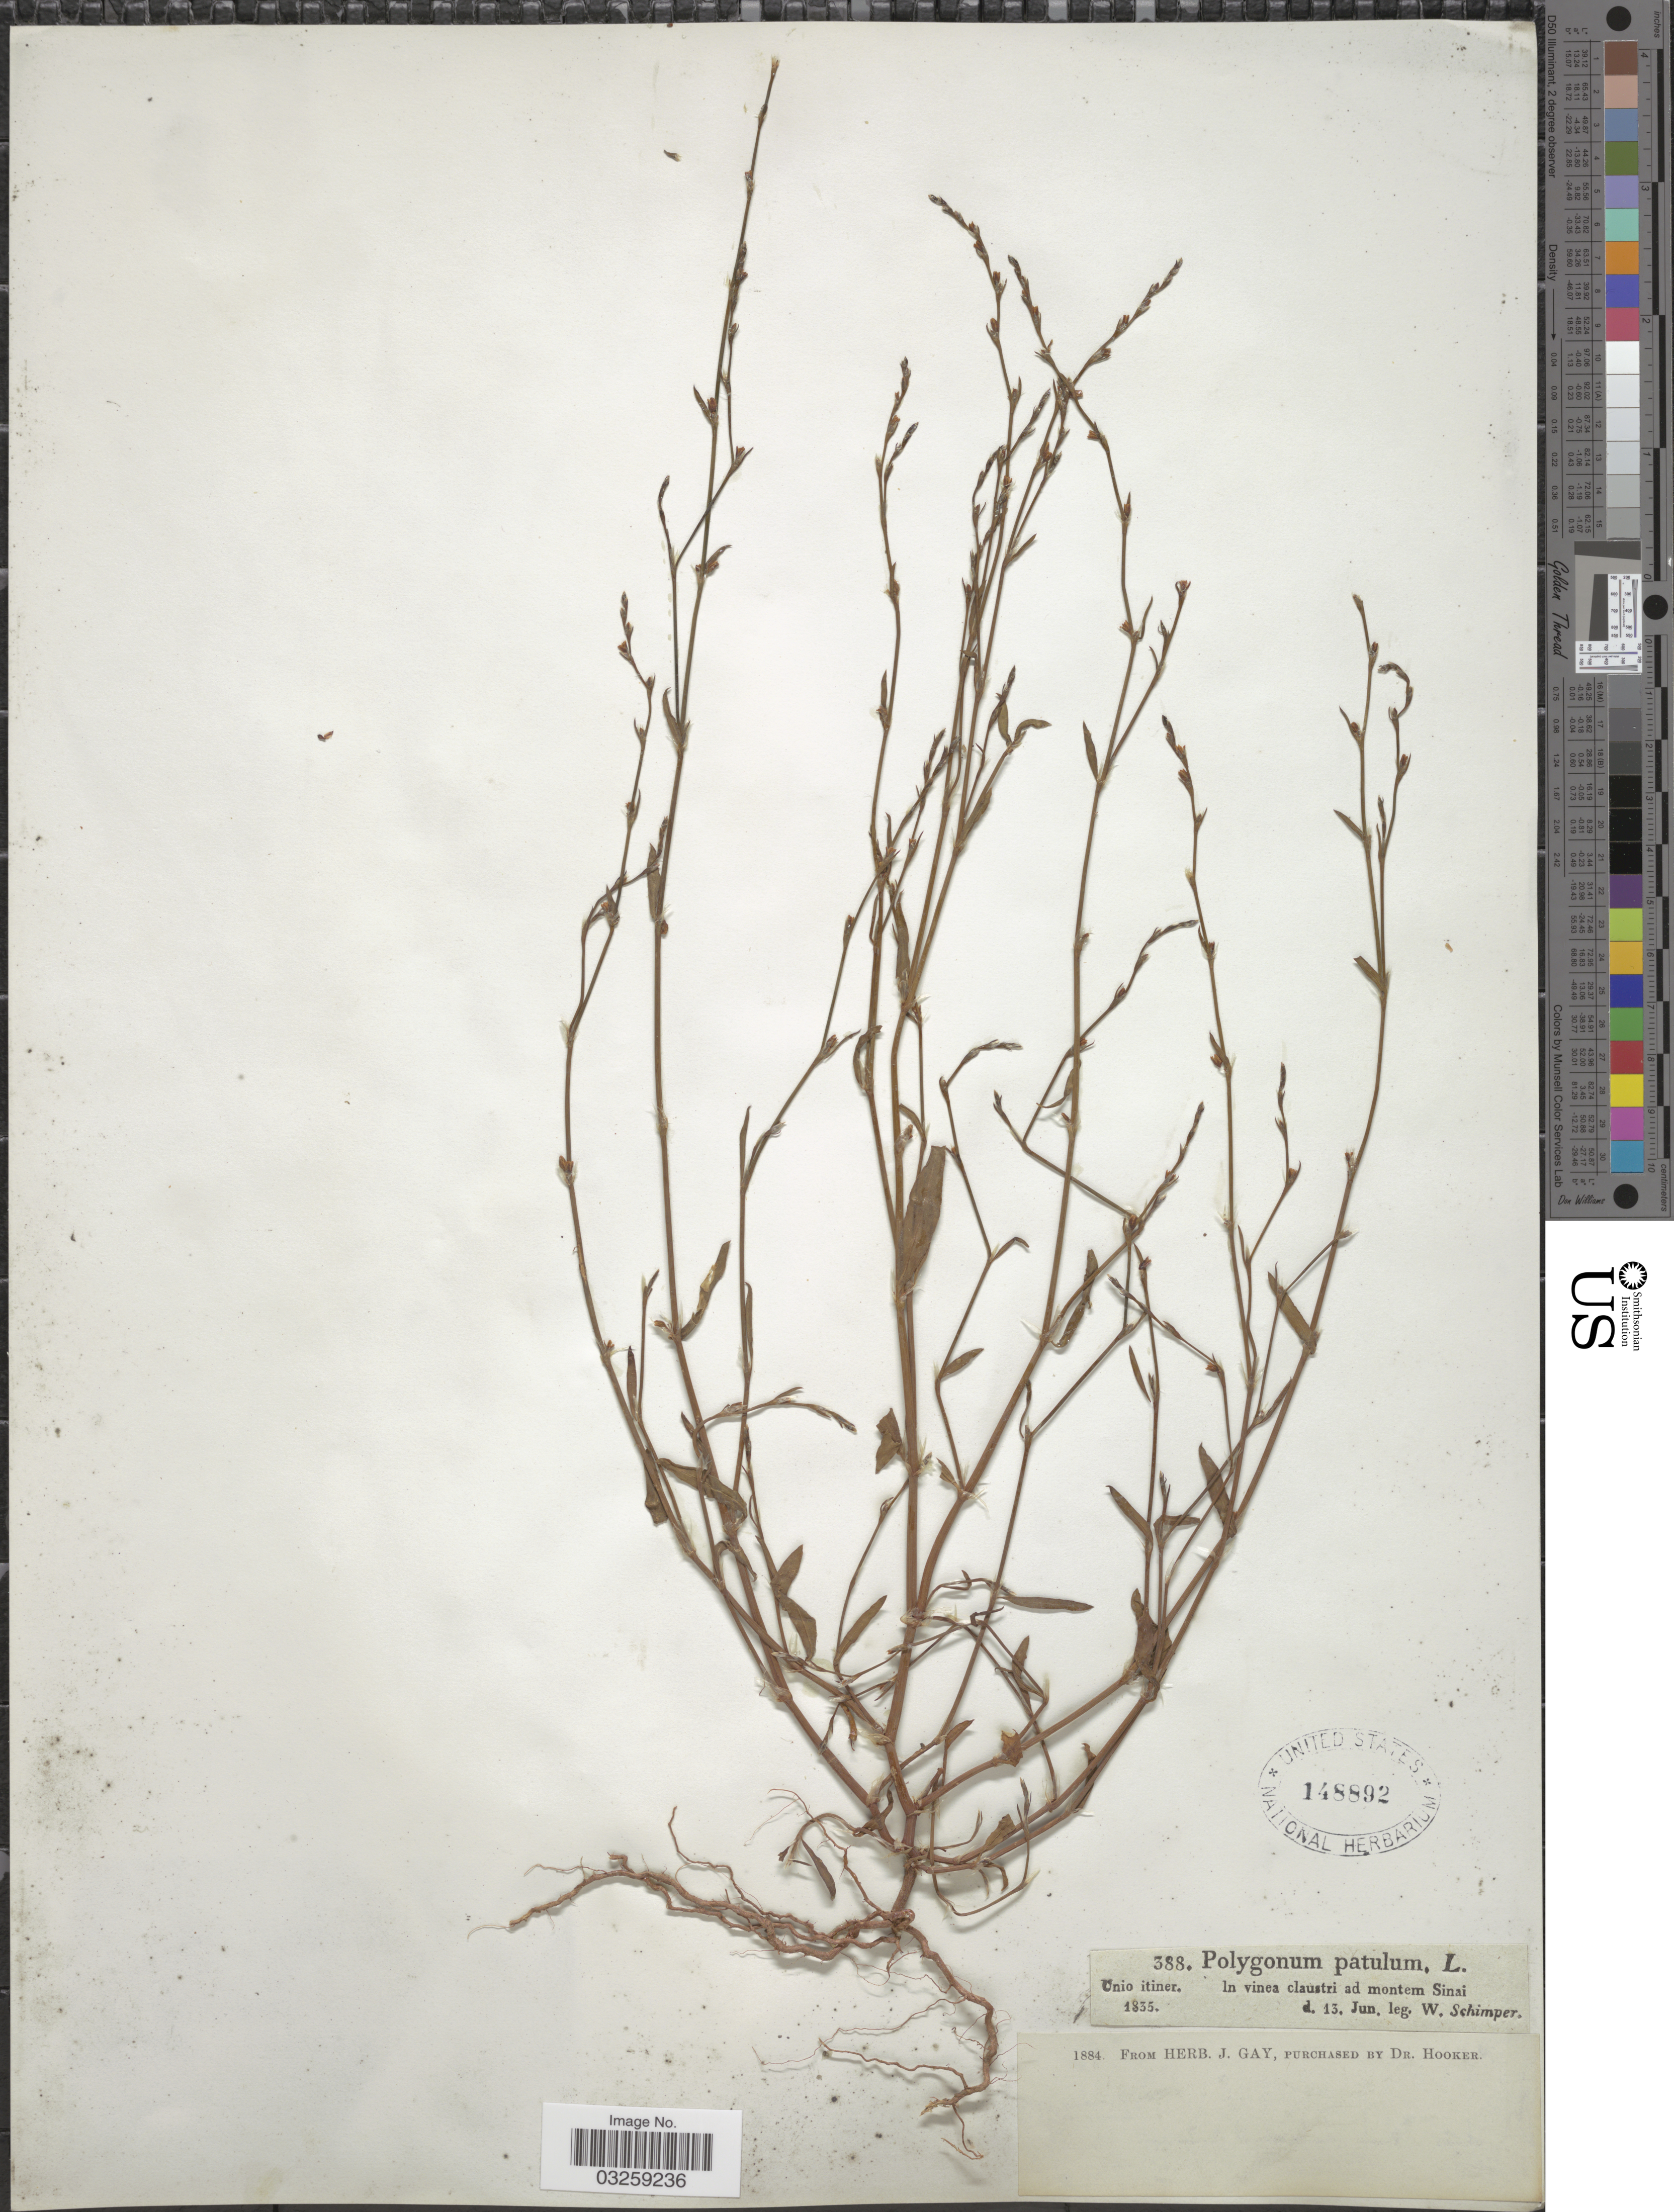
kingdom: Plantae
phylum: Tracheophyta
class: Magnoliopsida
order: Caryophyllales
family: Polygonaceae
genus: Polygonum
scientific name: Polygonum patulum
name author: M. Bieb.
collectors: W. Schimper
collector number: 388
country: Egypt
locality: Montem Sinai.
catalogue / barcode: US 148892